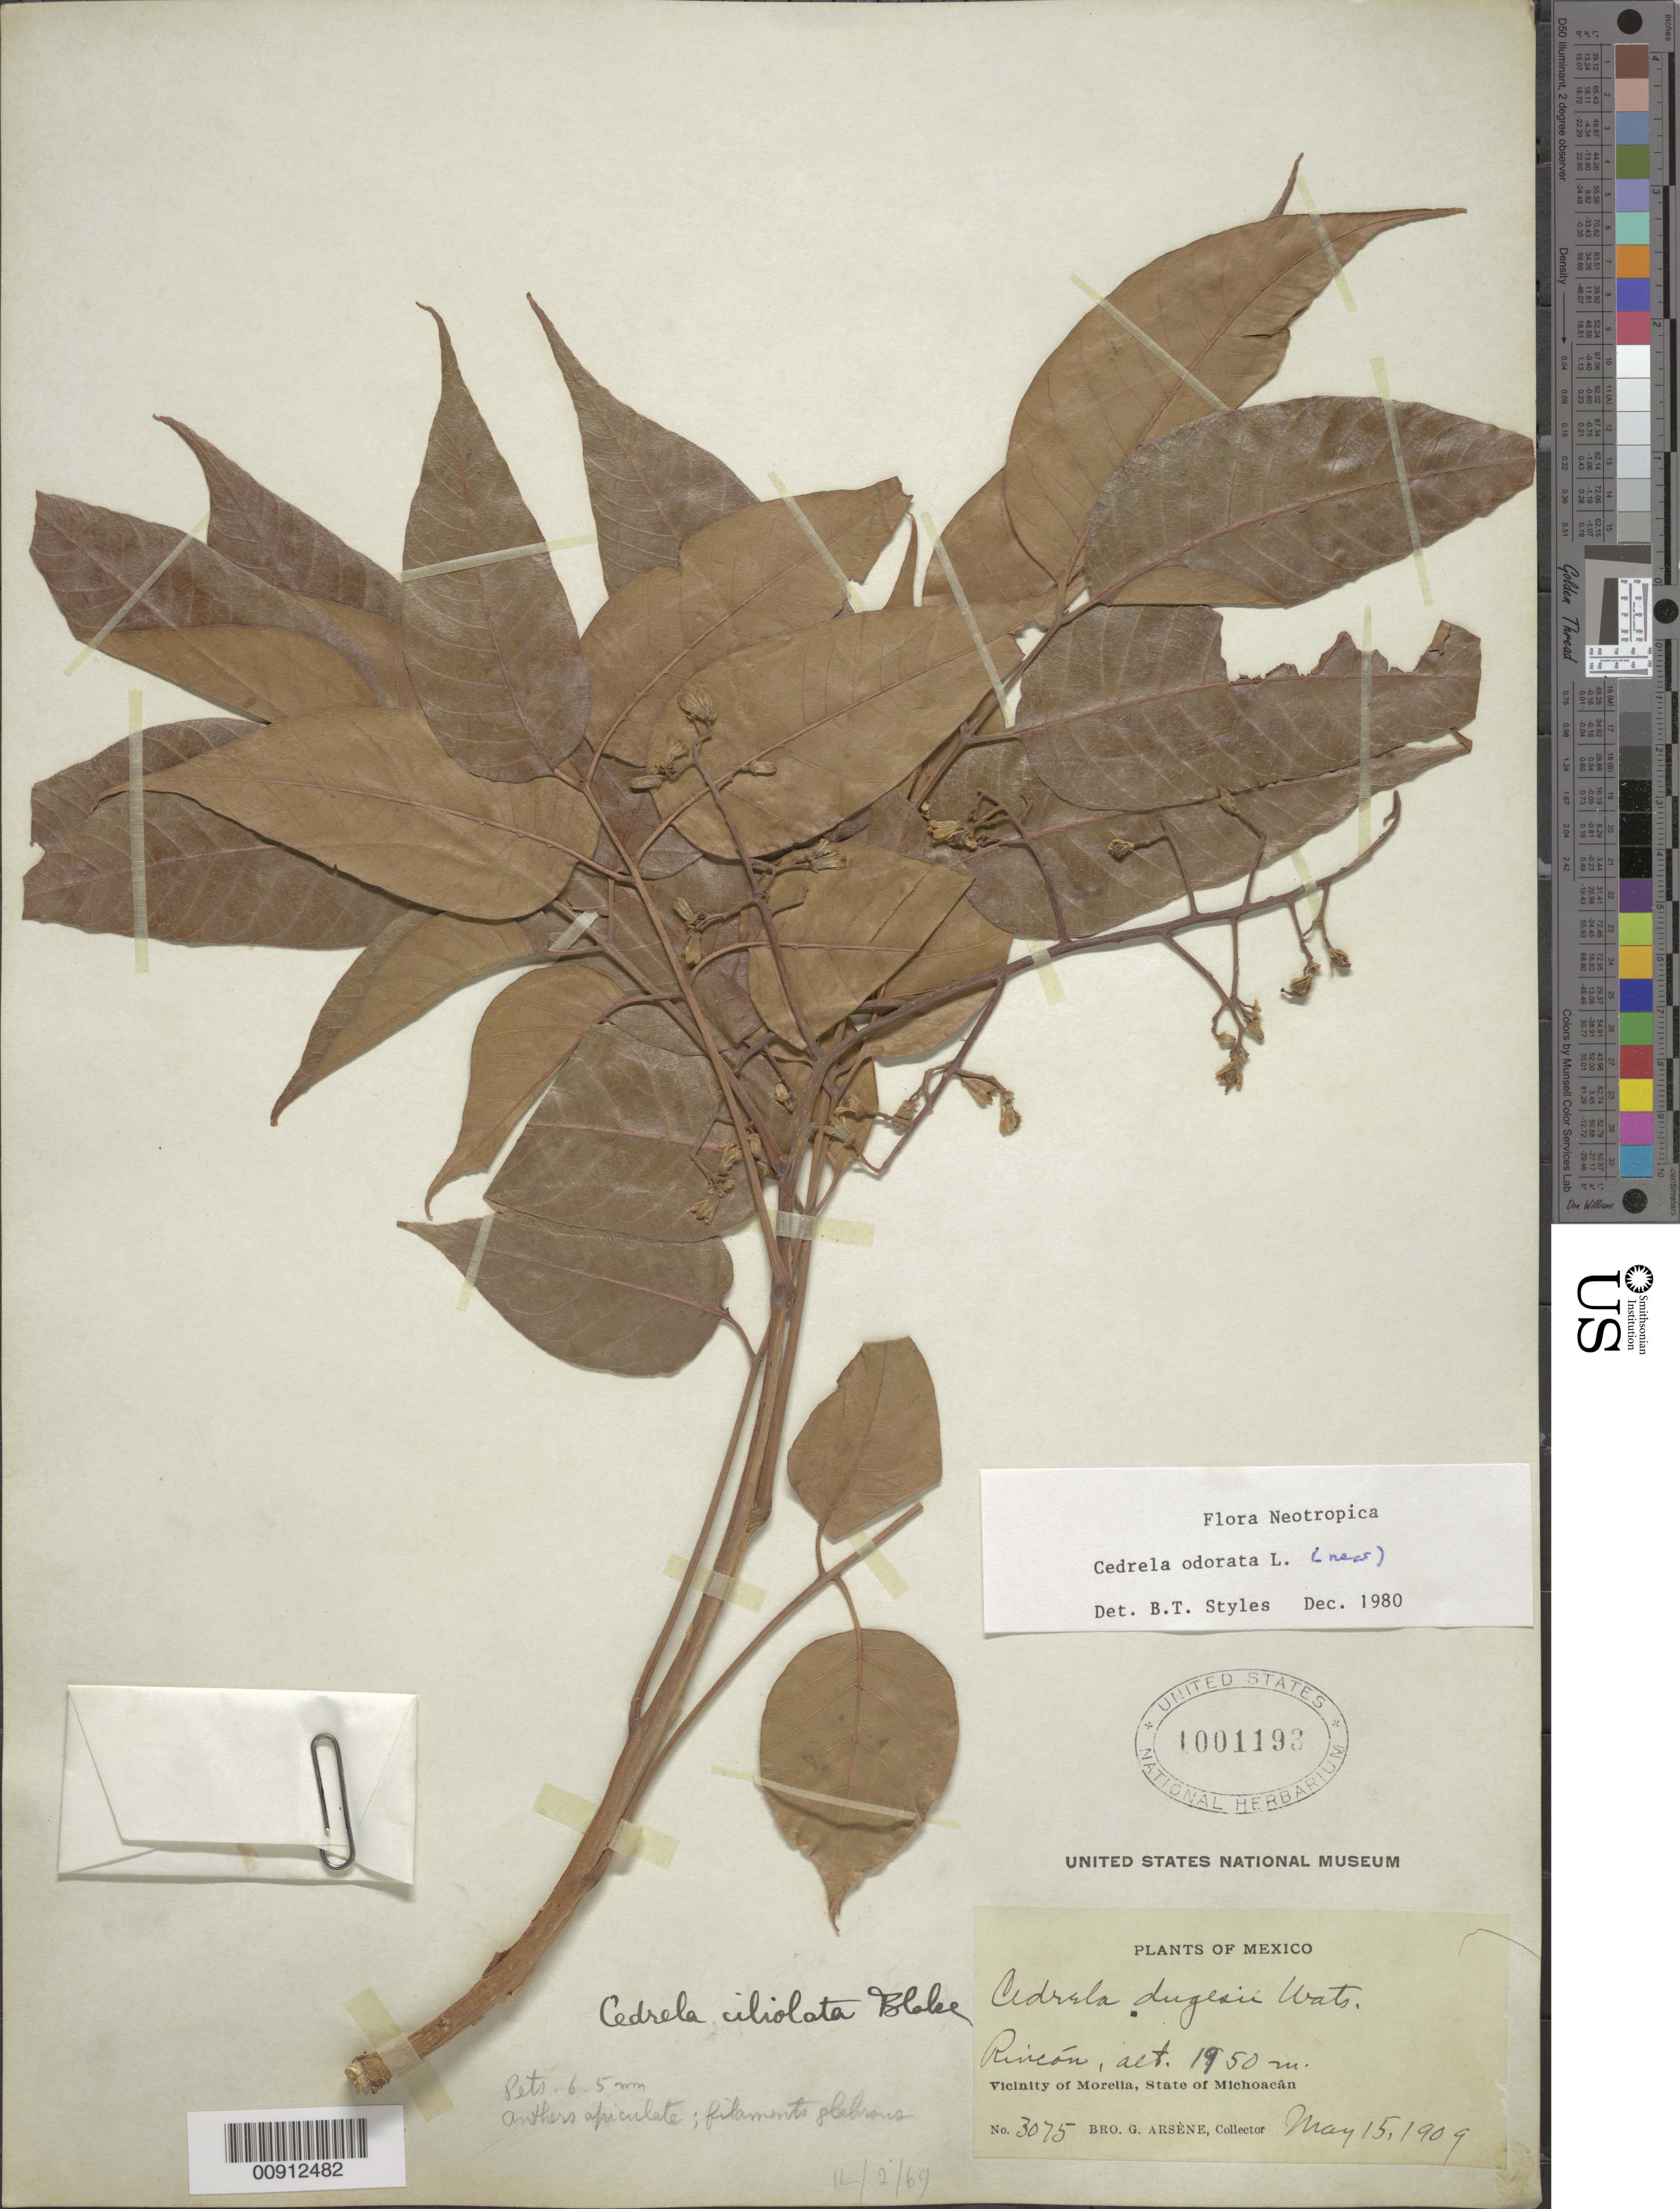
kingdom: Plantae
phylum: Tracheophyta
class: Magnoliopsida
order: Sapindales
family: Meliaceae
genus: Cedrela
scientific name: Cedrela odorata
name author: L.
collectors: Bro. G. Arsène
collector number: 3075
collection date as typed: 15 May 1909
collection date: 1909-05-15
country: Mexico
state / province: Michoacán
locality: Rincón. Vicinity of Morelia, State of Michoacán.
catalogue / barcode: US 1001193